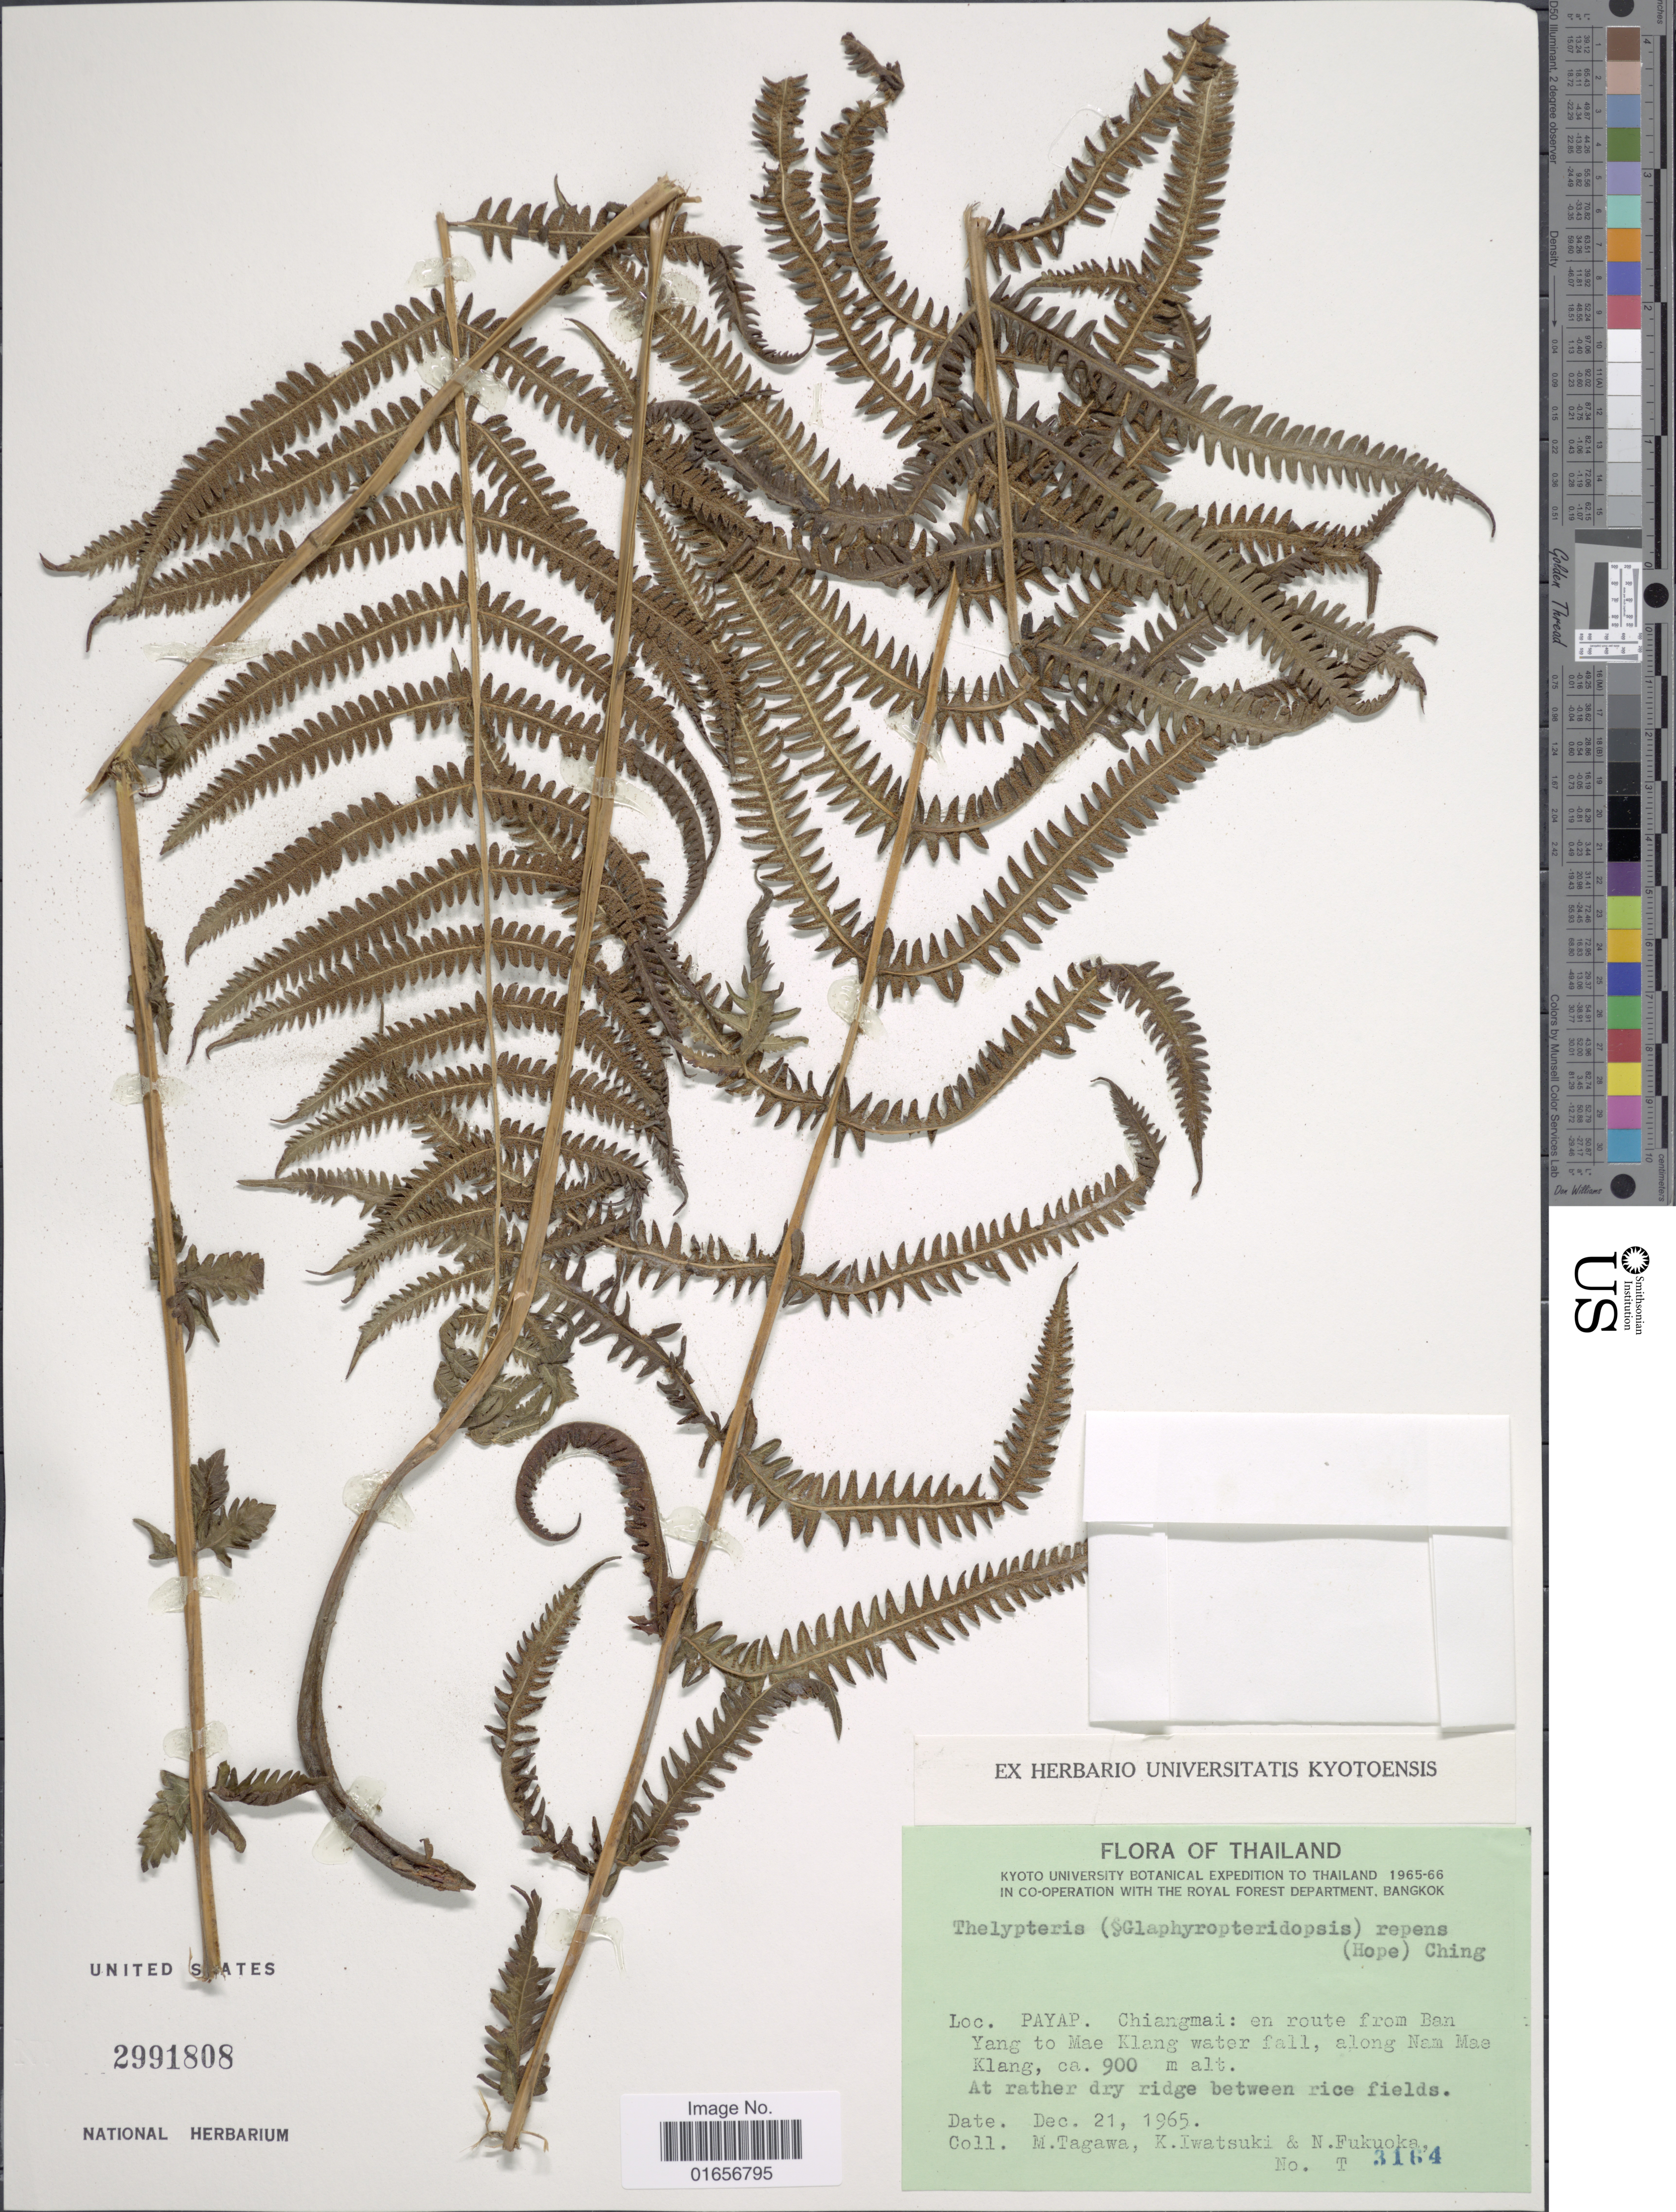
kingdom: Plantae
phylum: Tracheophyta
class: Polypodiopsida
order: Polypodiales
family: Thelypteridaceae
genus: Pseudocyclosorus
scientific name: Pseudocyclosorus repens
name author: (C. Hope) Ching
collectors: M. Tagawa, K. Iwatsuki & N. Fukuoka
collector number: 3164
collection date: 1965-12-21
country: Thailand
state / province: Chiang Mai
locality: Payap, en route from Ban Yang to Mae Klang water fall, along Nam Mae Klang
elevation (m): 900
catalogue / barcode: US 2991808